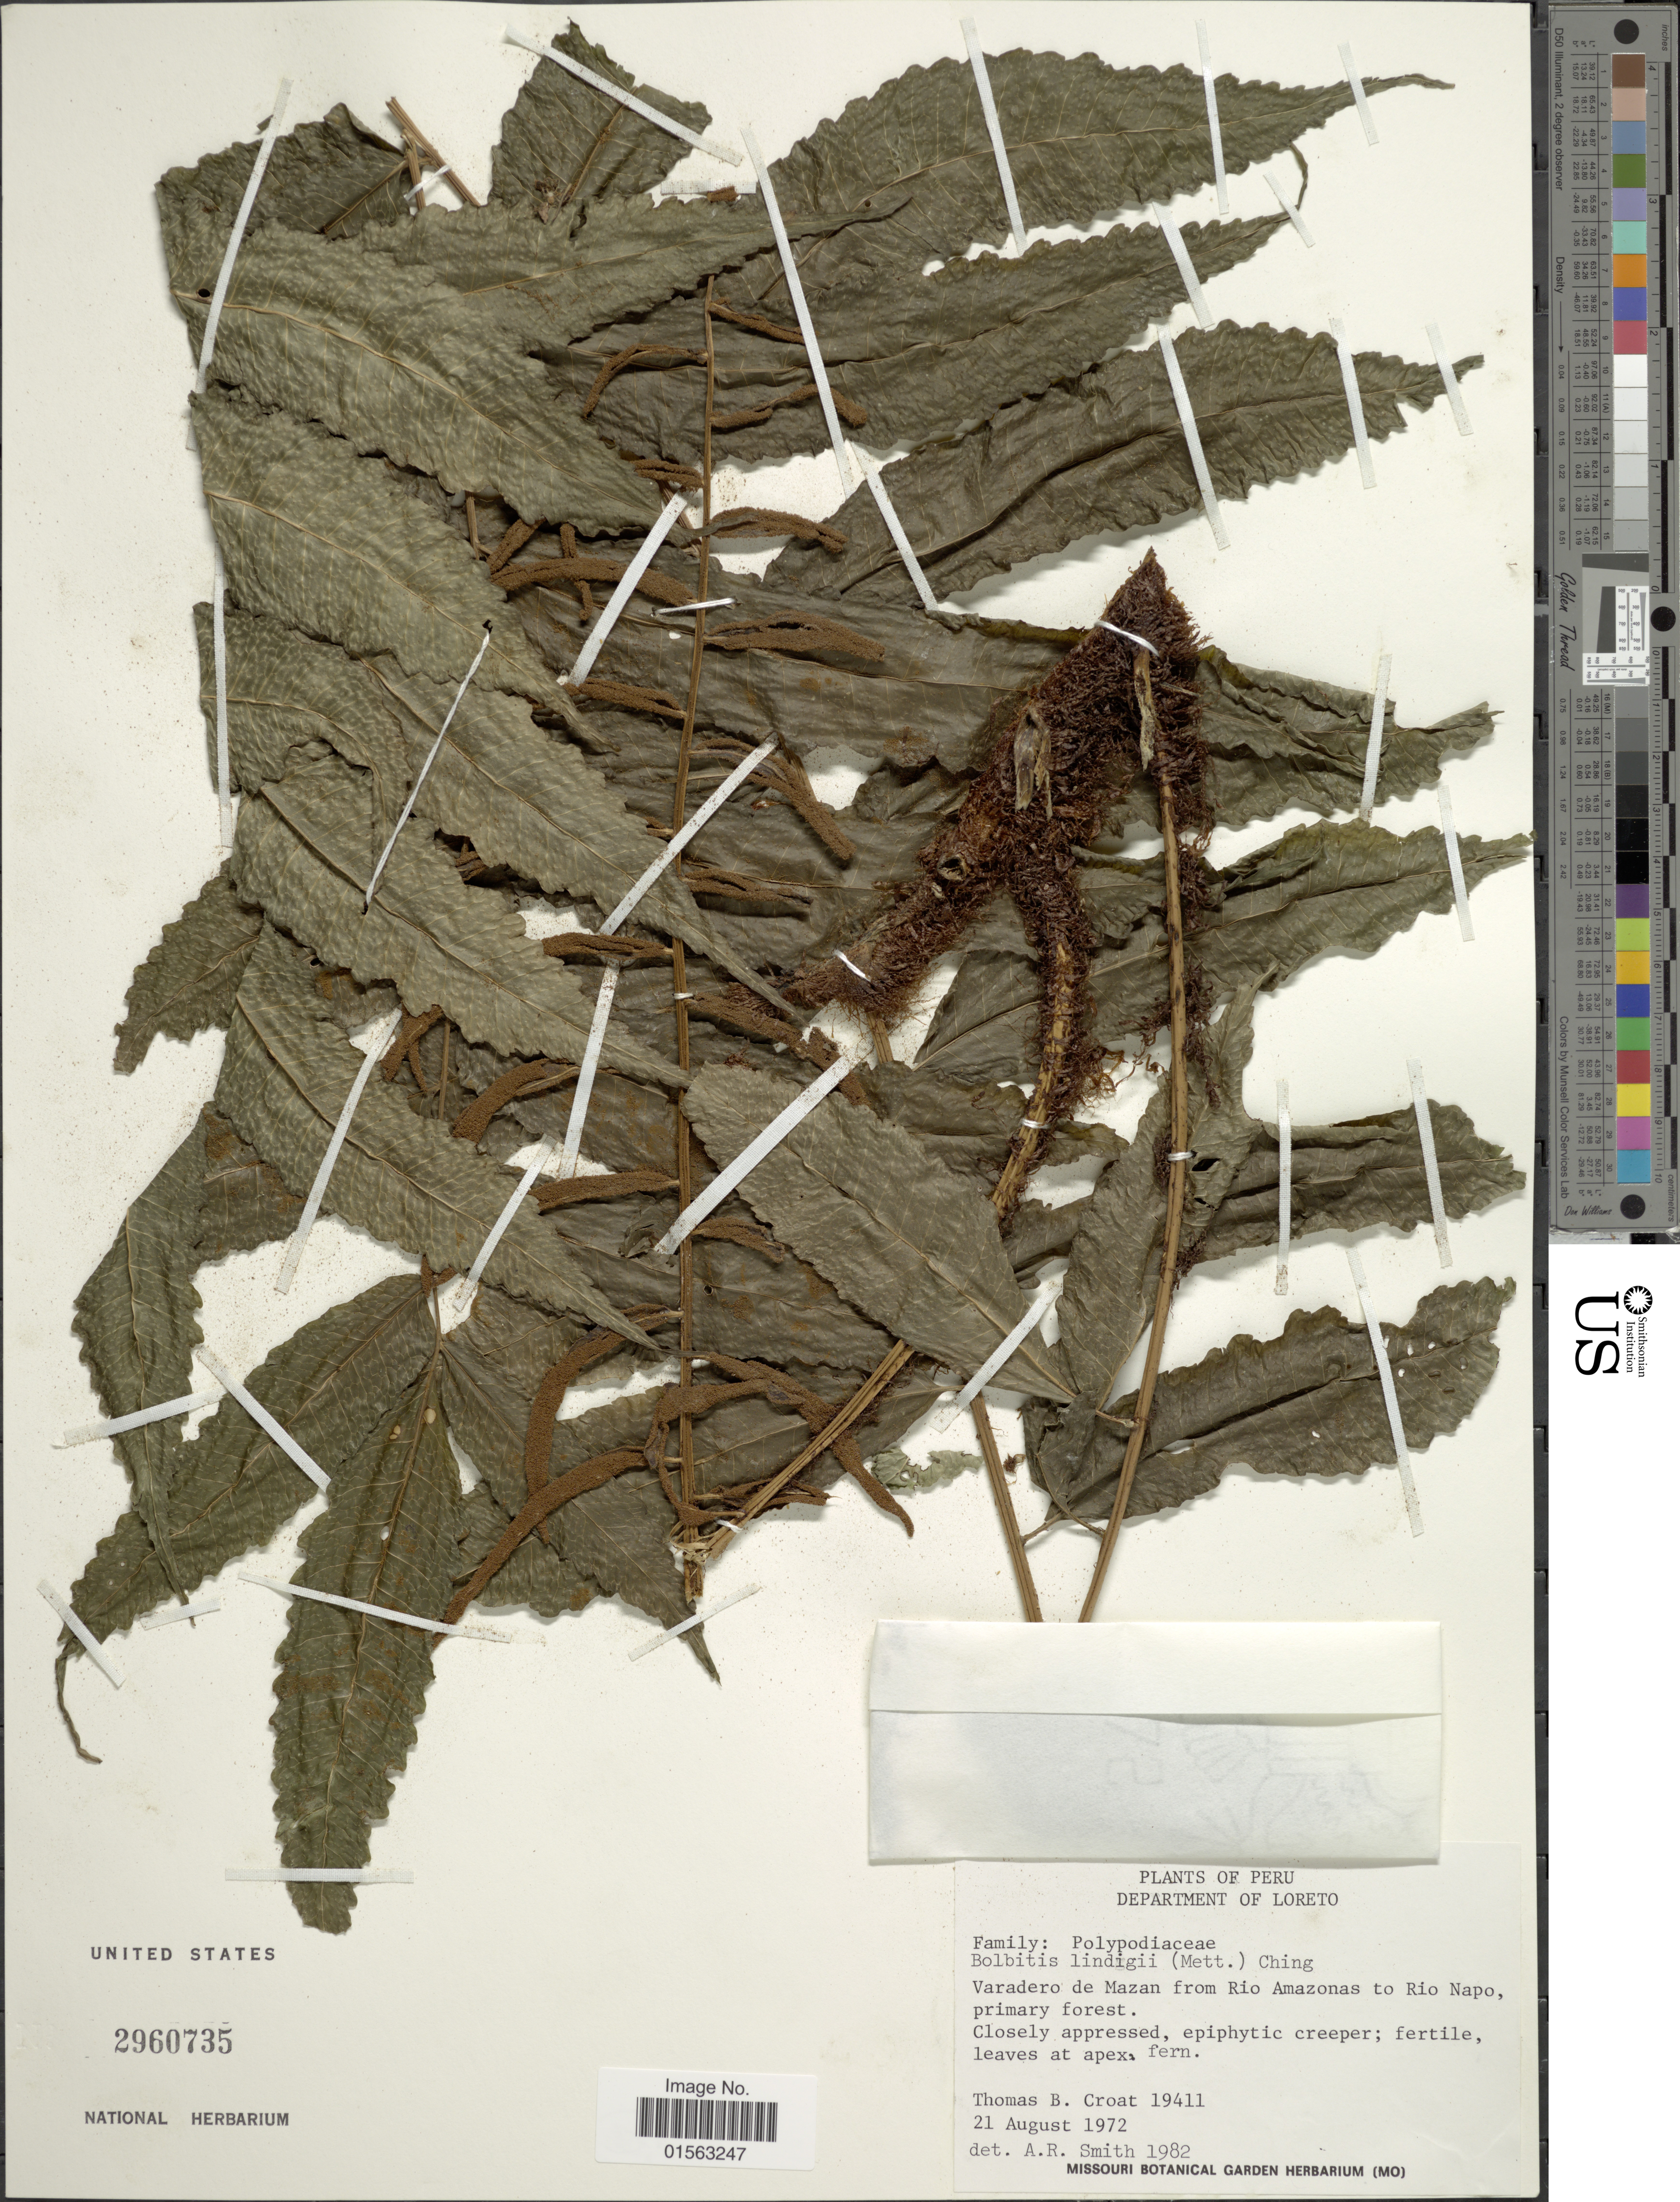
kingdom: Plantae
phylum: Tracheophyta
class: Polypodiopsida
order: Polypodiales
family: Dryopteridaceae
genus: Mickelia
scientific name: Mickelia lindigii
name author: (Mett.) R.C. Moran et al.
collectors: T. B. Croat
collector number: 19411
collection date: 1972-08-21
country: Peru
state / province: Loreto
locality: Peru, Department of Loreto, Varadero de Mazan from Rio Amazonas to Ri oNapo, primary forest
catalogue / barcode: US 2960735